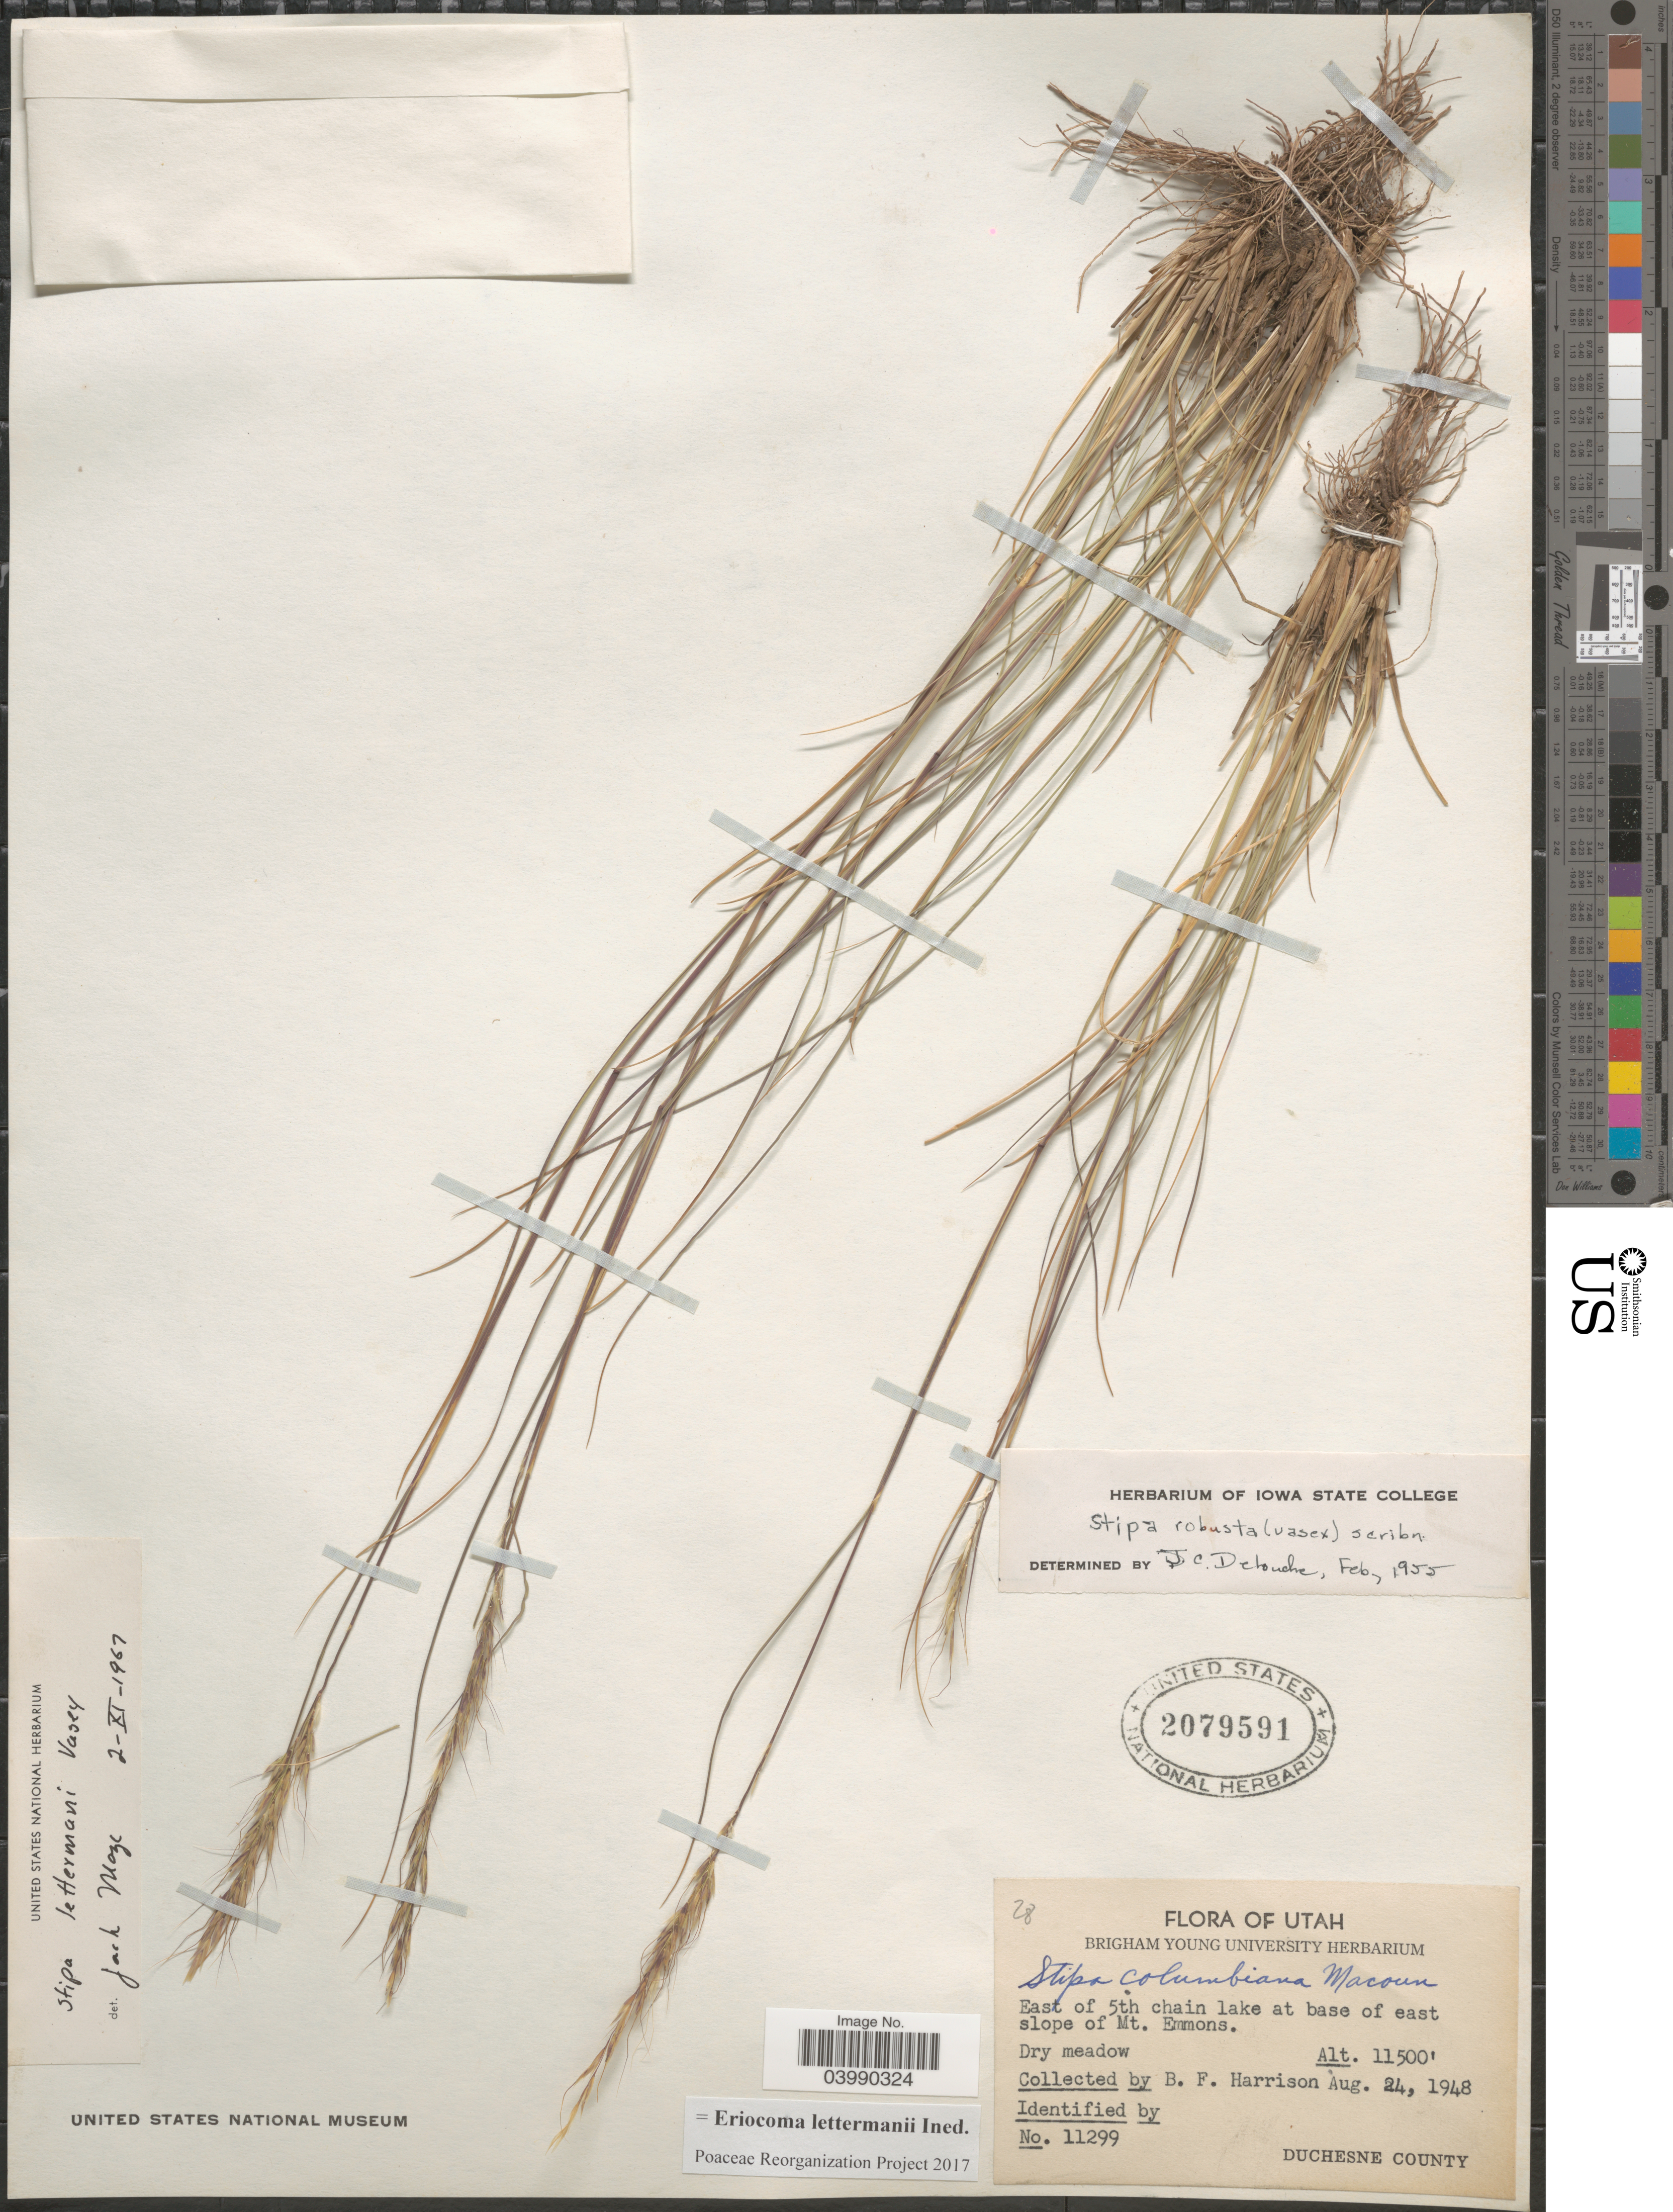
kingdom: Plantae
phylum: Tracheophyta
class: Liliopsida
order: Poales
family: Poaceae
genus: Eriocoma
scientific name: Eriocoma lettermanii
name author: (Vasey) Romasch.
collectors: B. F. Harrison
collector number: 11299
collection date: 1948-08-24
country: United States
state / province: Utah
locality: East of 5th chain lake at base of east slope of Mt. Emmons. Duchesne County.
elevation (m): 3505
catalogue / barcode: US 2079591